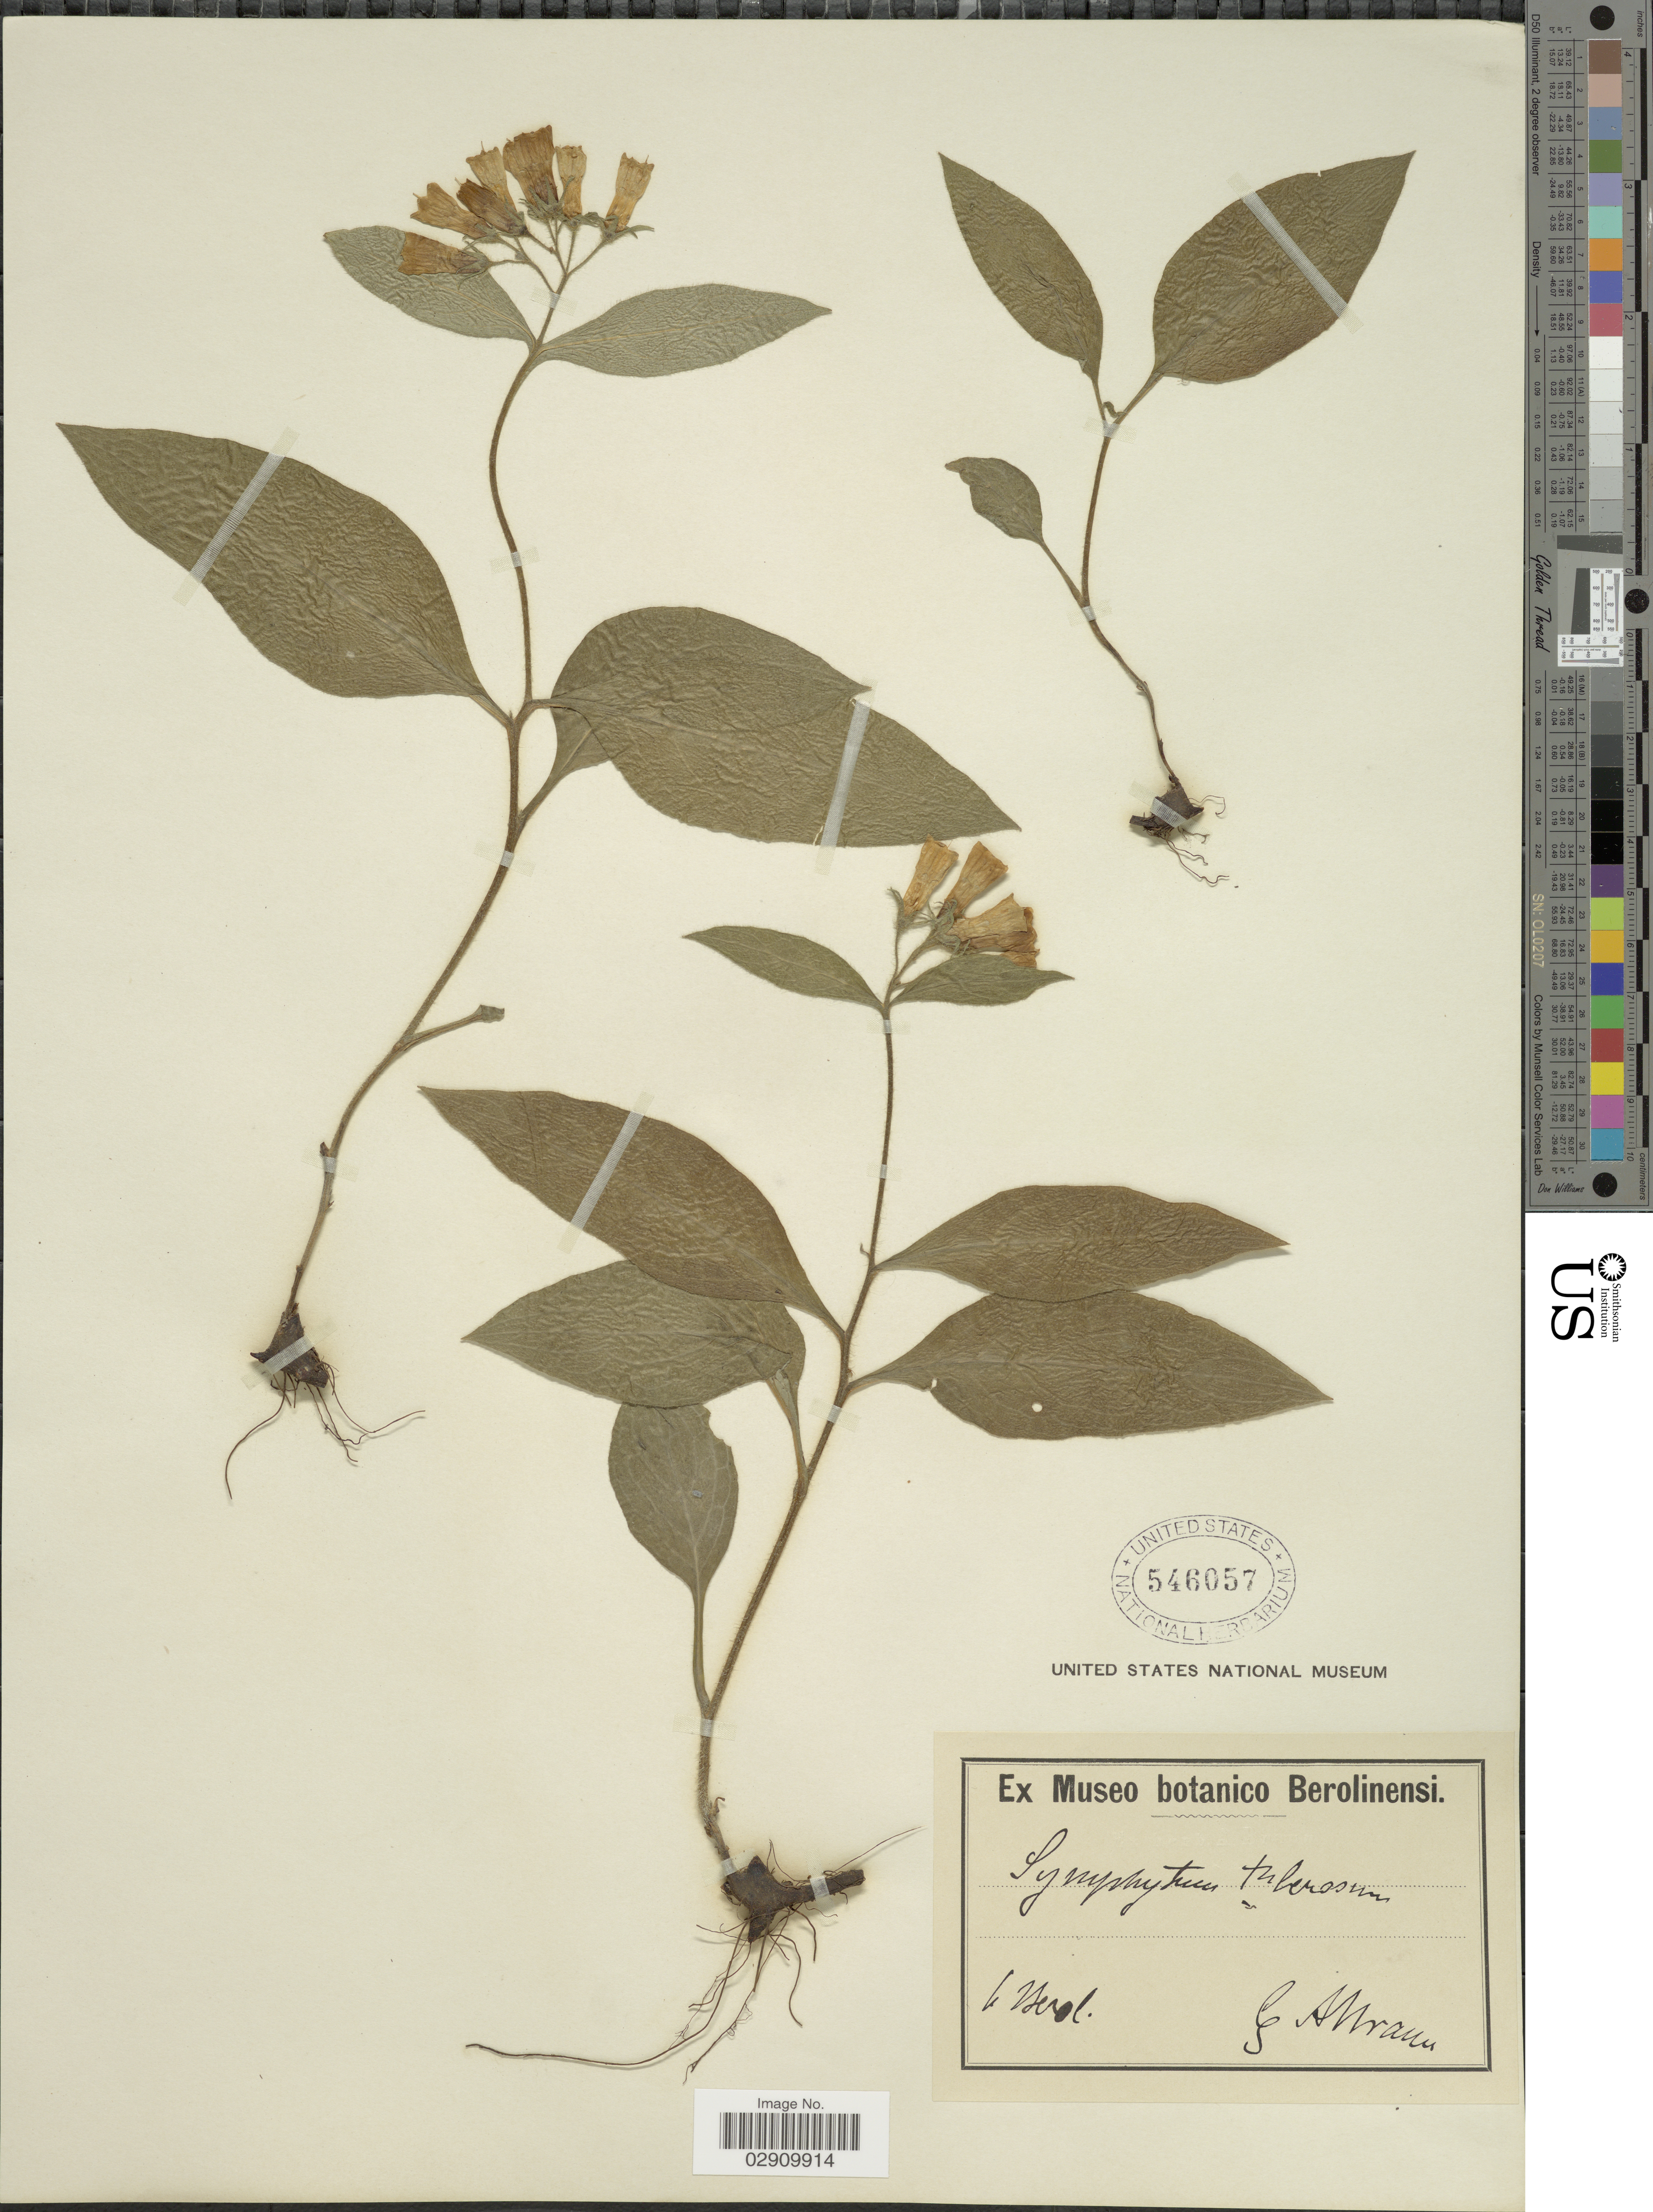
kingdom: Plantae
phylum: Tracheophyta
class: Magnoliopsida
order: Boraginales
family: Boraginaceae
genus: Symphytum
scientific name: Symphytum tuberosum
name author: L.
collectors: G. Mann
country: Germany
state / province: Berlin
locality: U. Berol.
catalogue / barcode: US 546057